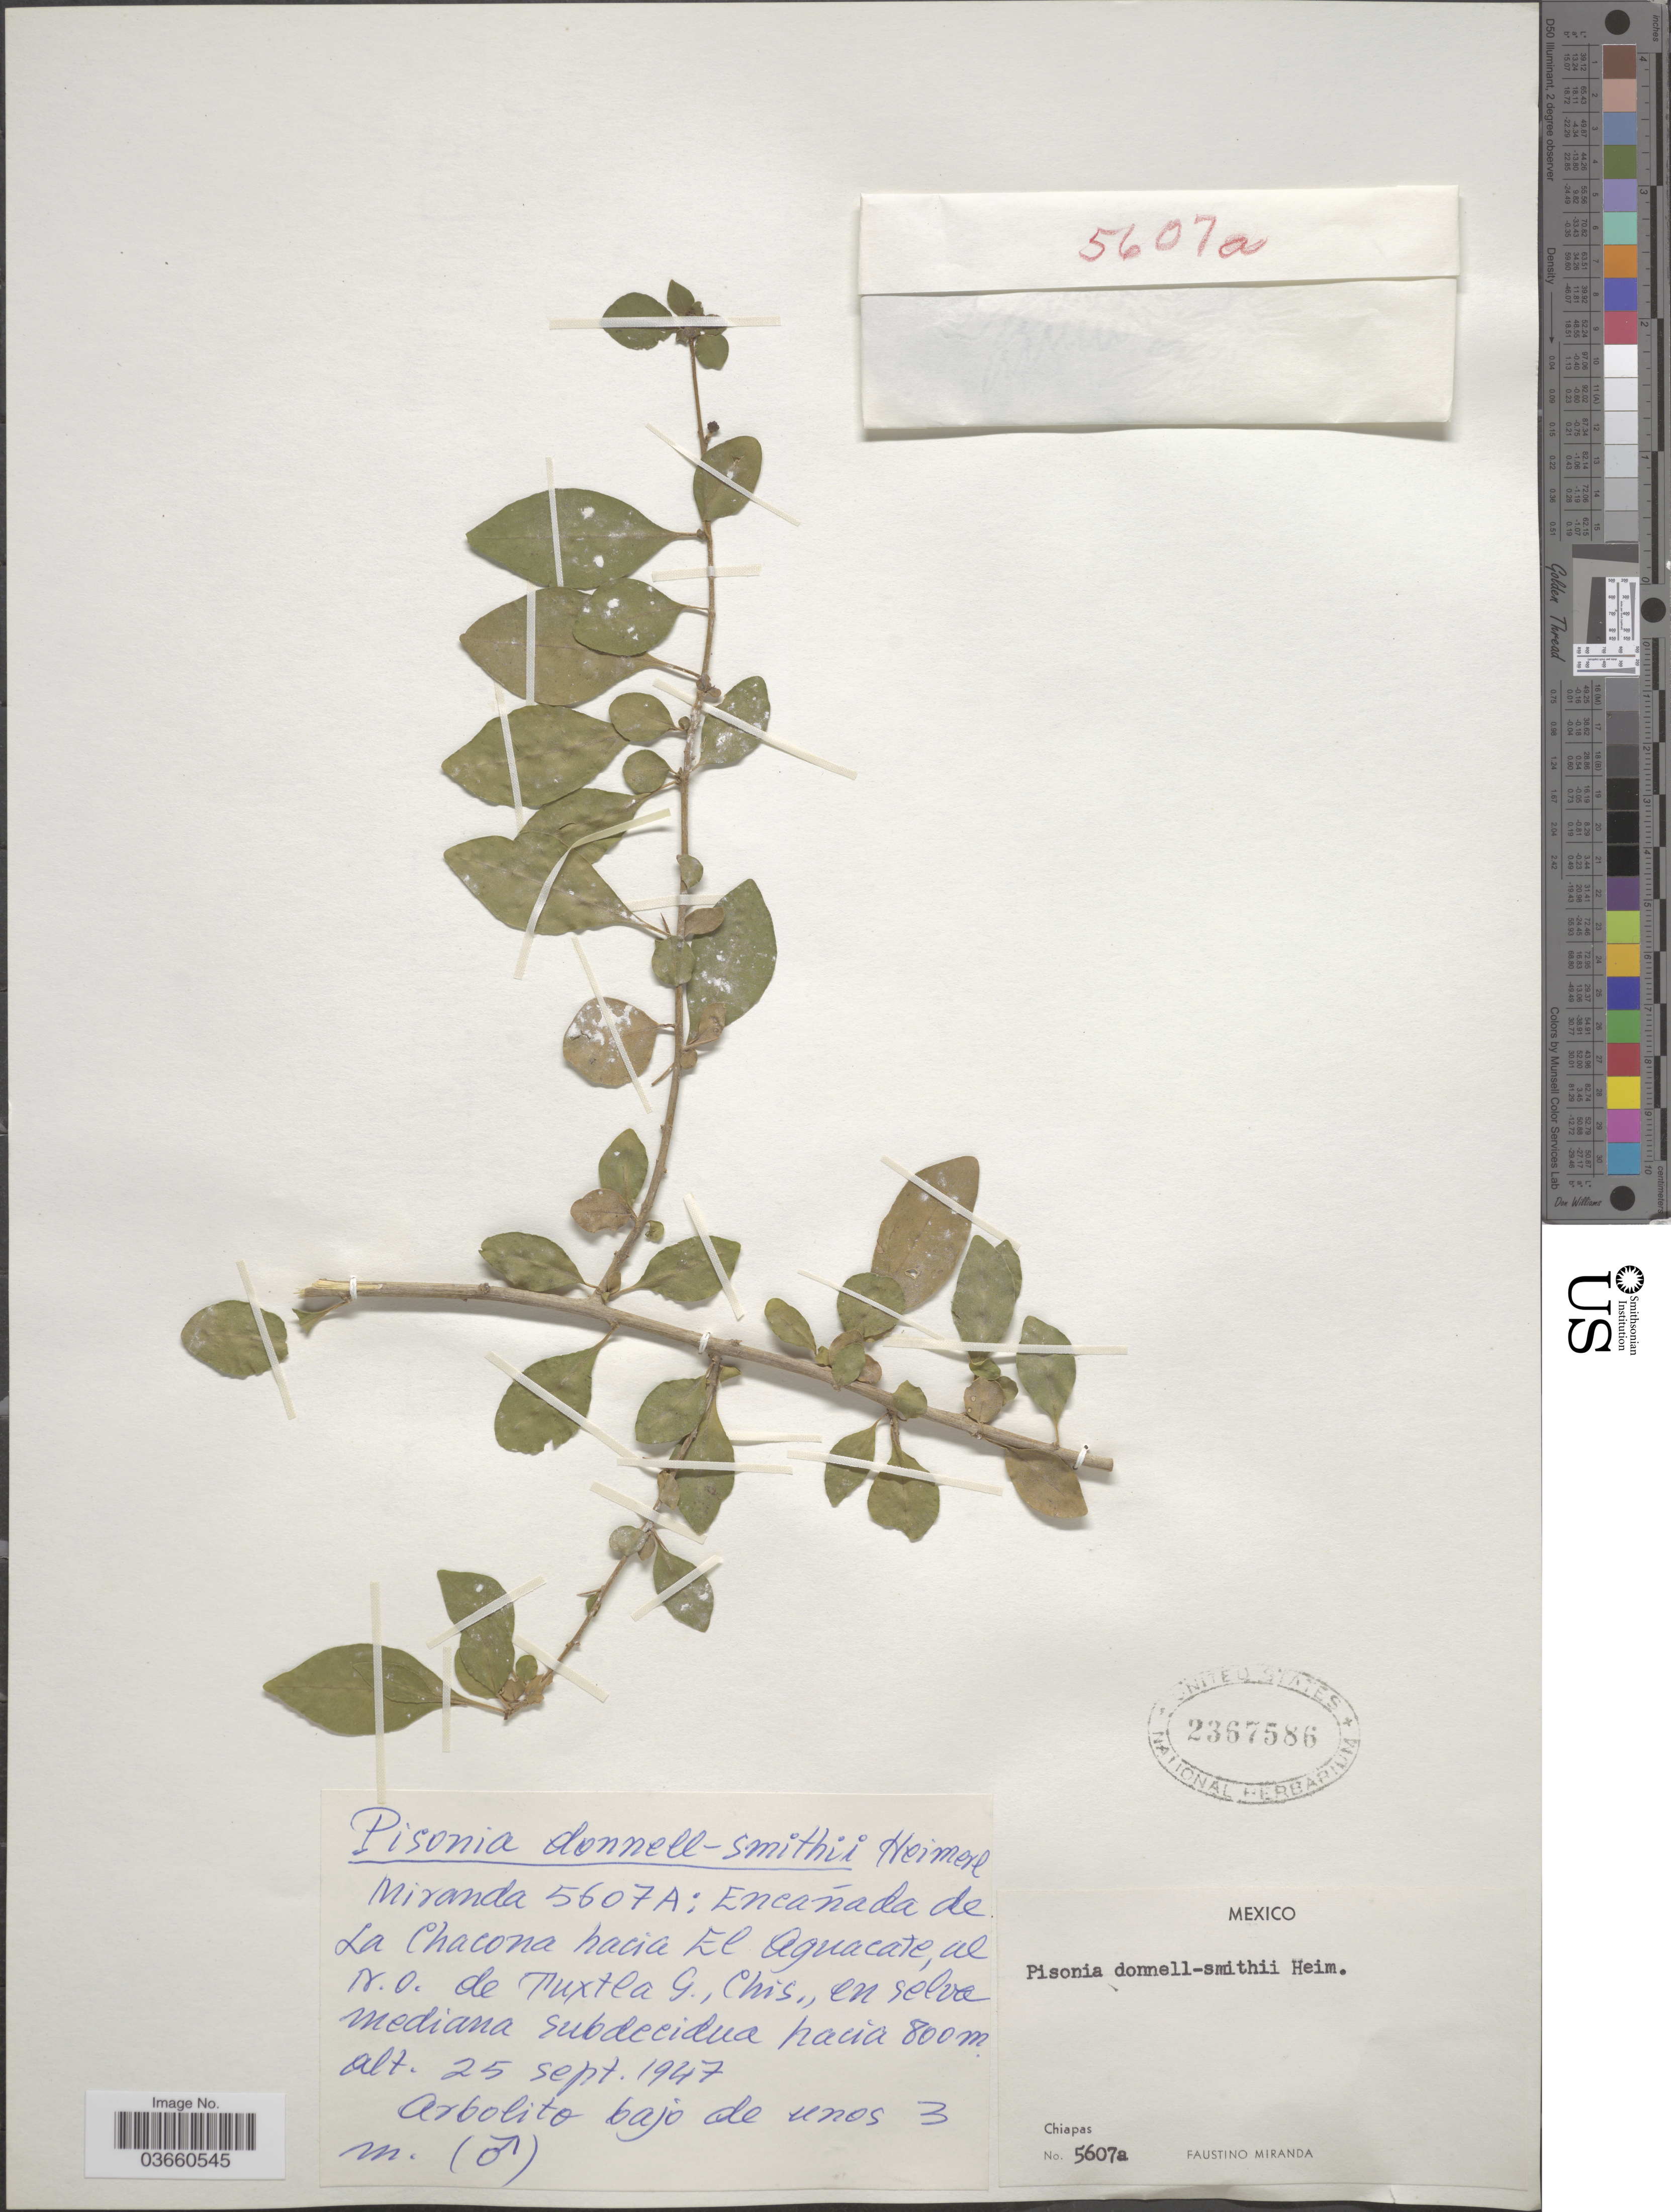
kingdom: Plantae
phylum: Tracheophyta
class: Magnoliopsida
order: Caryophyllales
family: Nyctaginaceae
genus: Pisonia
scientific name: Pisonia donnellsmithii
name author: Heimerl in Standl.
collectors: F. Miranda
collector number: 5607A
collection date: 1947-09-25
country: Mexico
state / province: Chiapas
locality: La Chacona hacia el Aguacate, al N.O. de Tuxtla G.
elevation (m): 800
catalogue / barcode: US 2367586